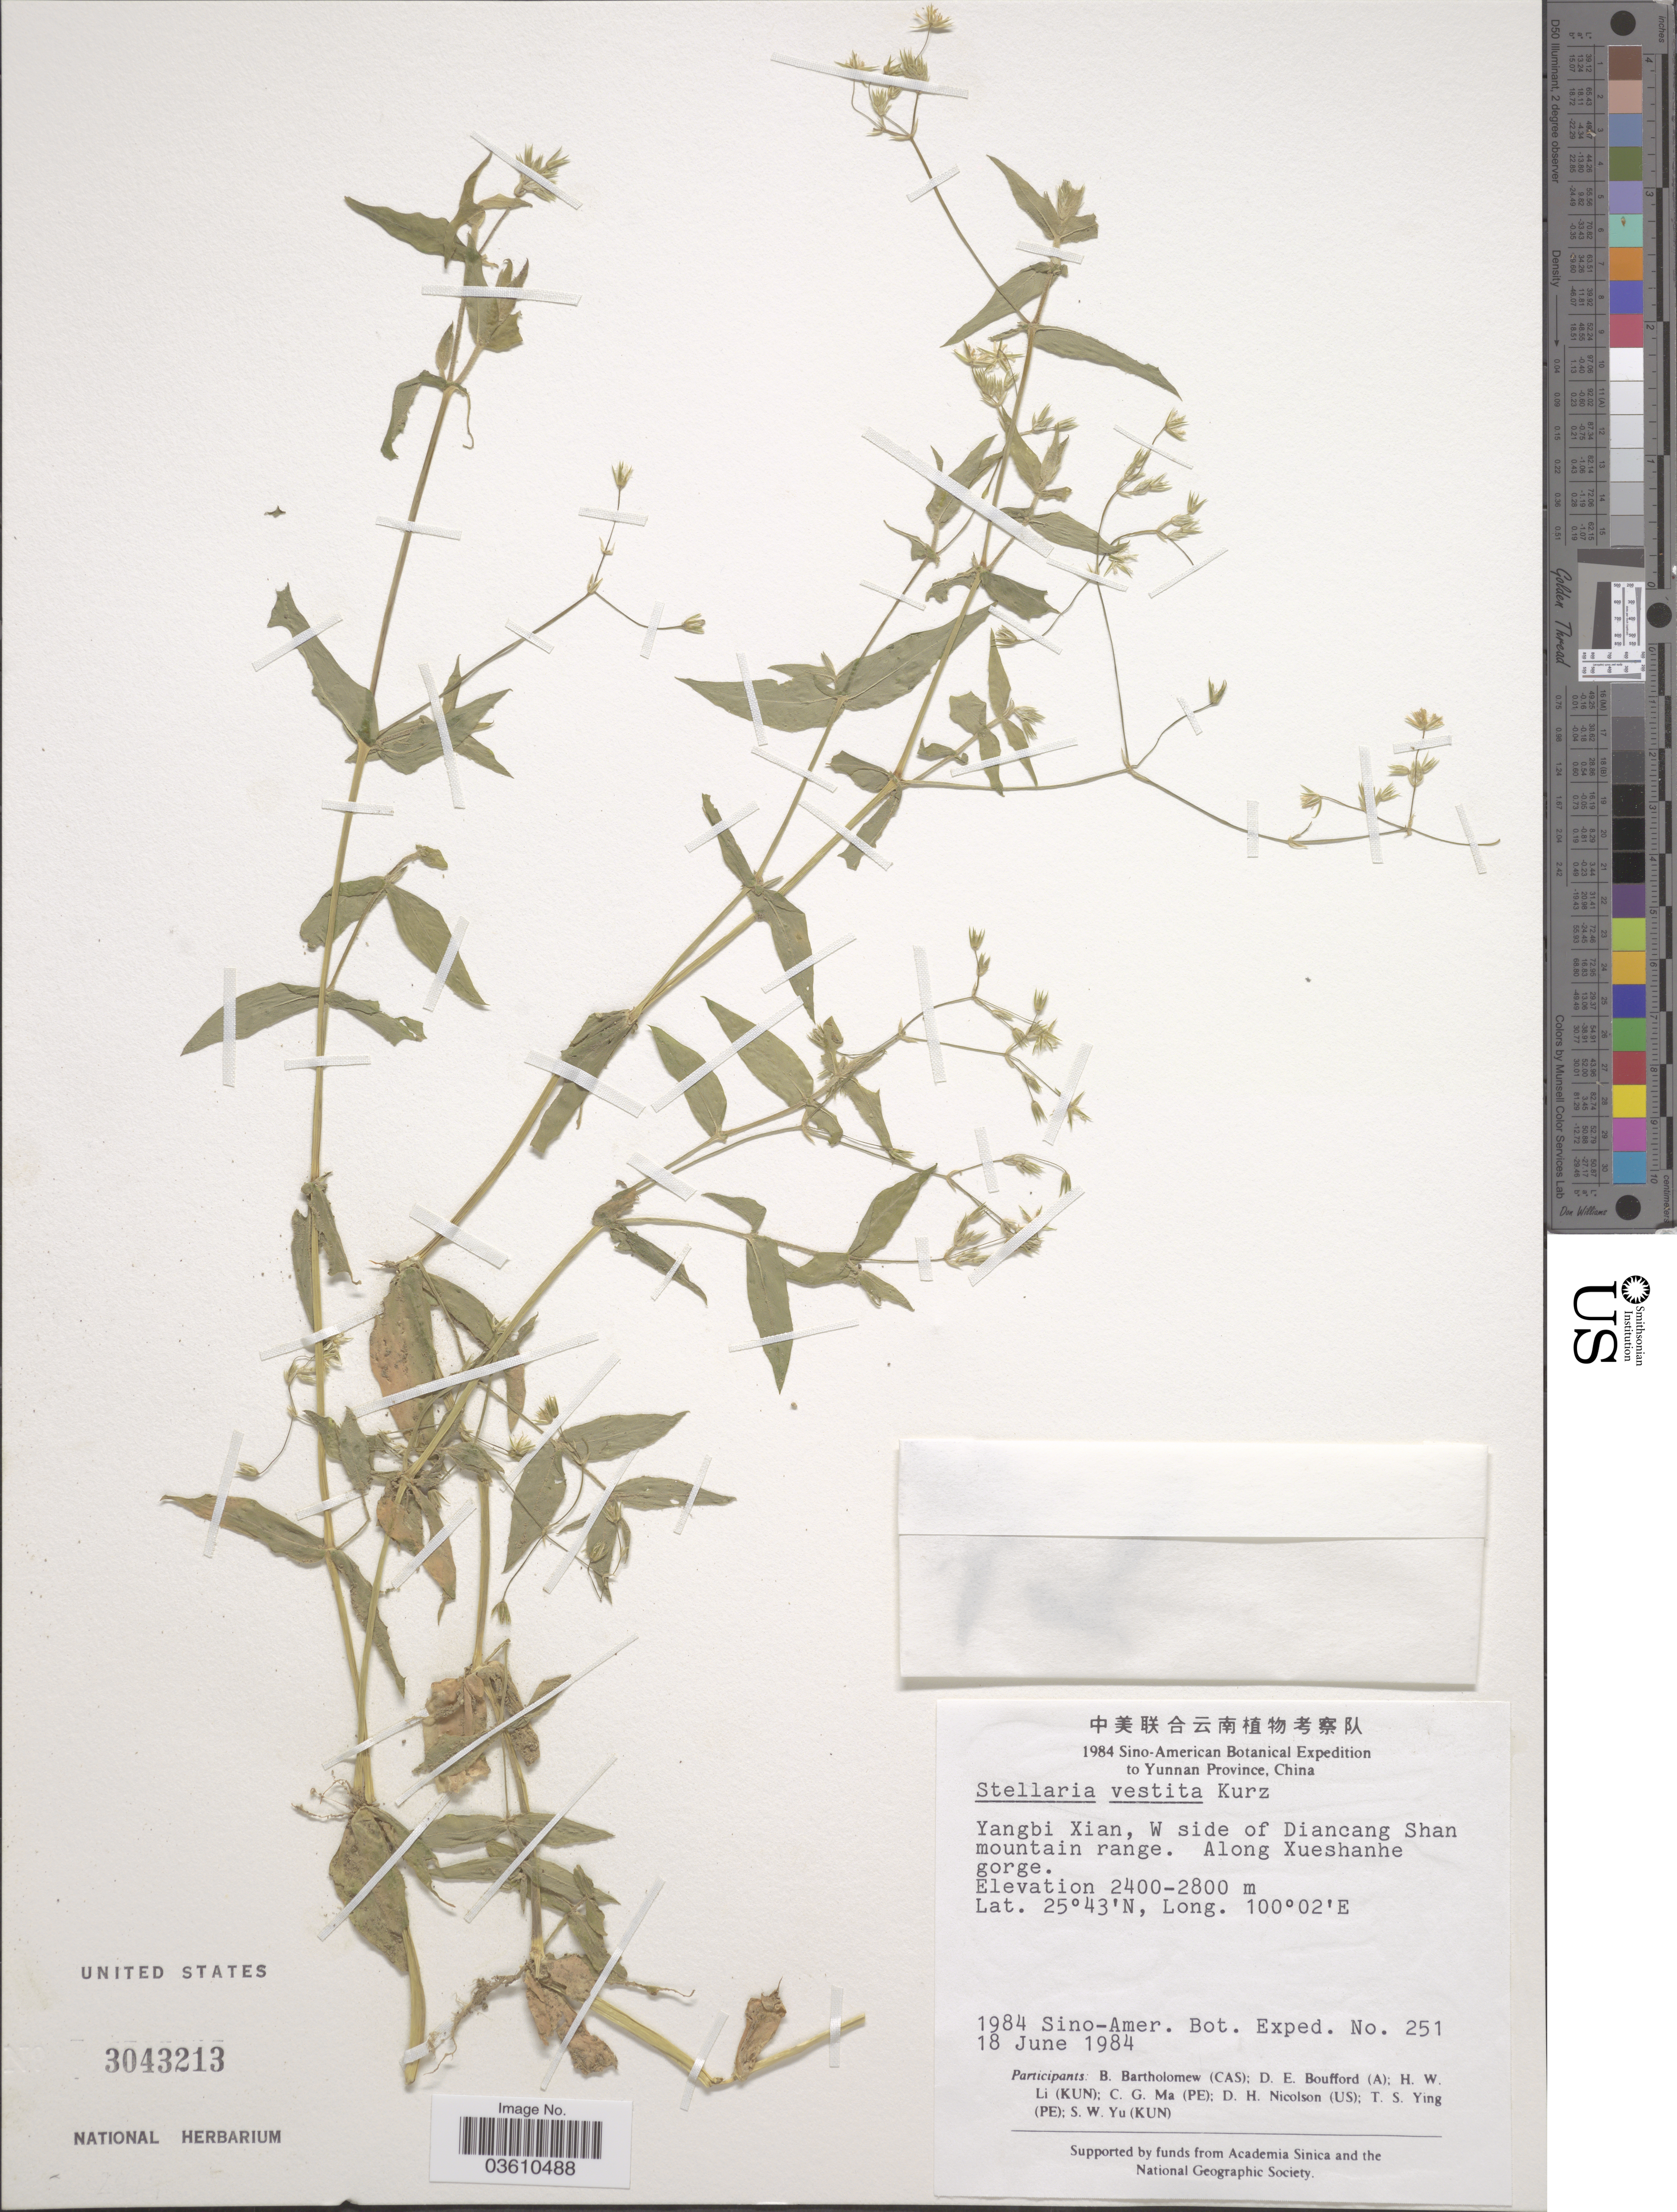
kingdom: Plantae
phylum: Tracheophyta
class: Magnoliopsida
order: Caryophyllales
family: Caryophyllaceae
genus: Stellaria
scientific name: Stellaria vestita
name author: Kurz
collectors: Sino-Amer. Bot. Exped. 1984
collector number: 251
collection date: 1984-06-18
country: China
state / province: Yunnan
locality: Yangbi Xian, W side of Diancang Shan mountain range. Along Xueshanhe gorge.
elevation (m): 2400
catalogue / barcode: US 3043213